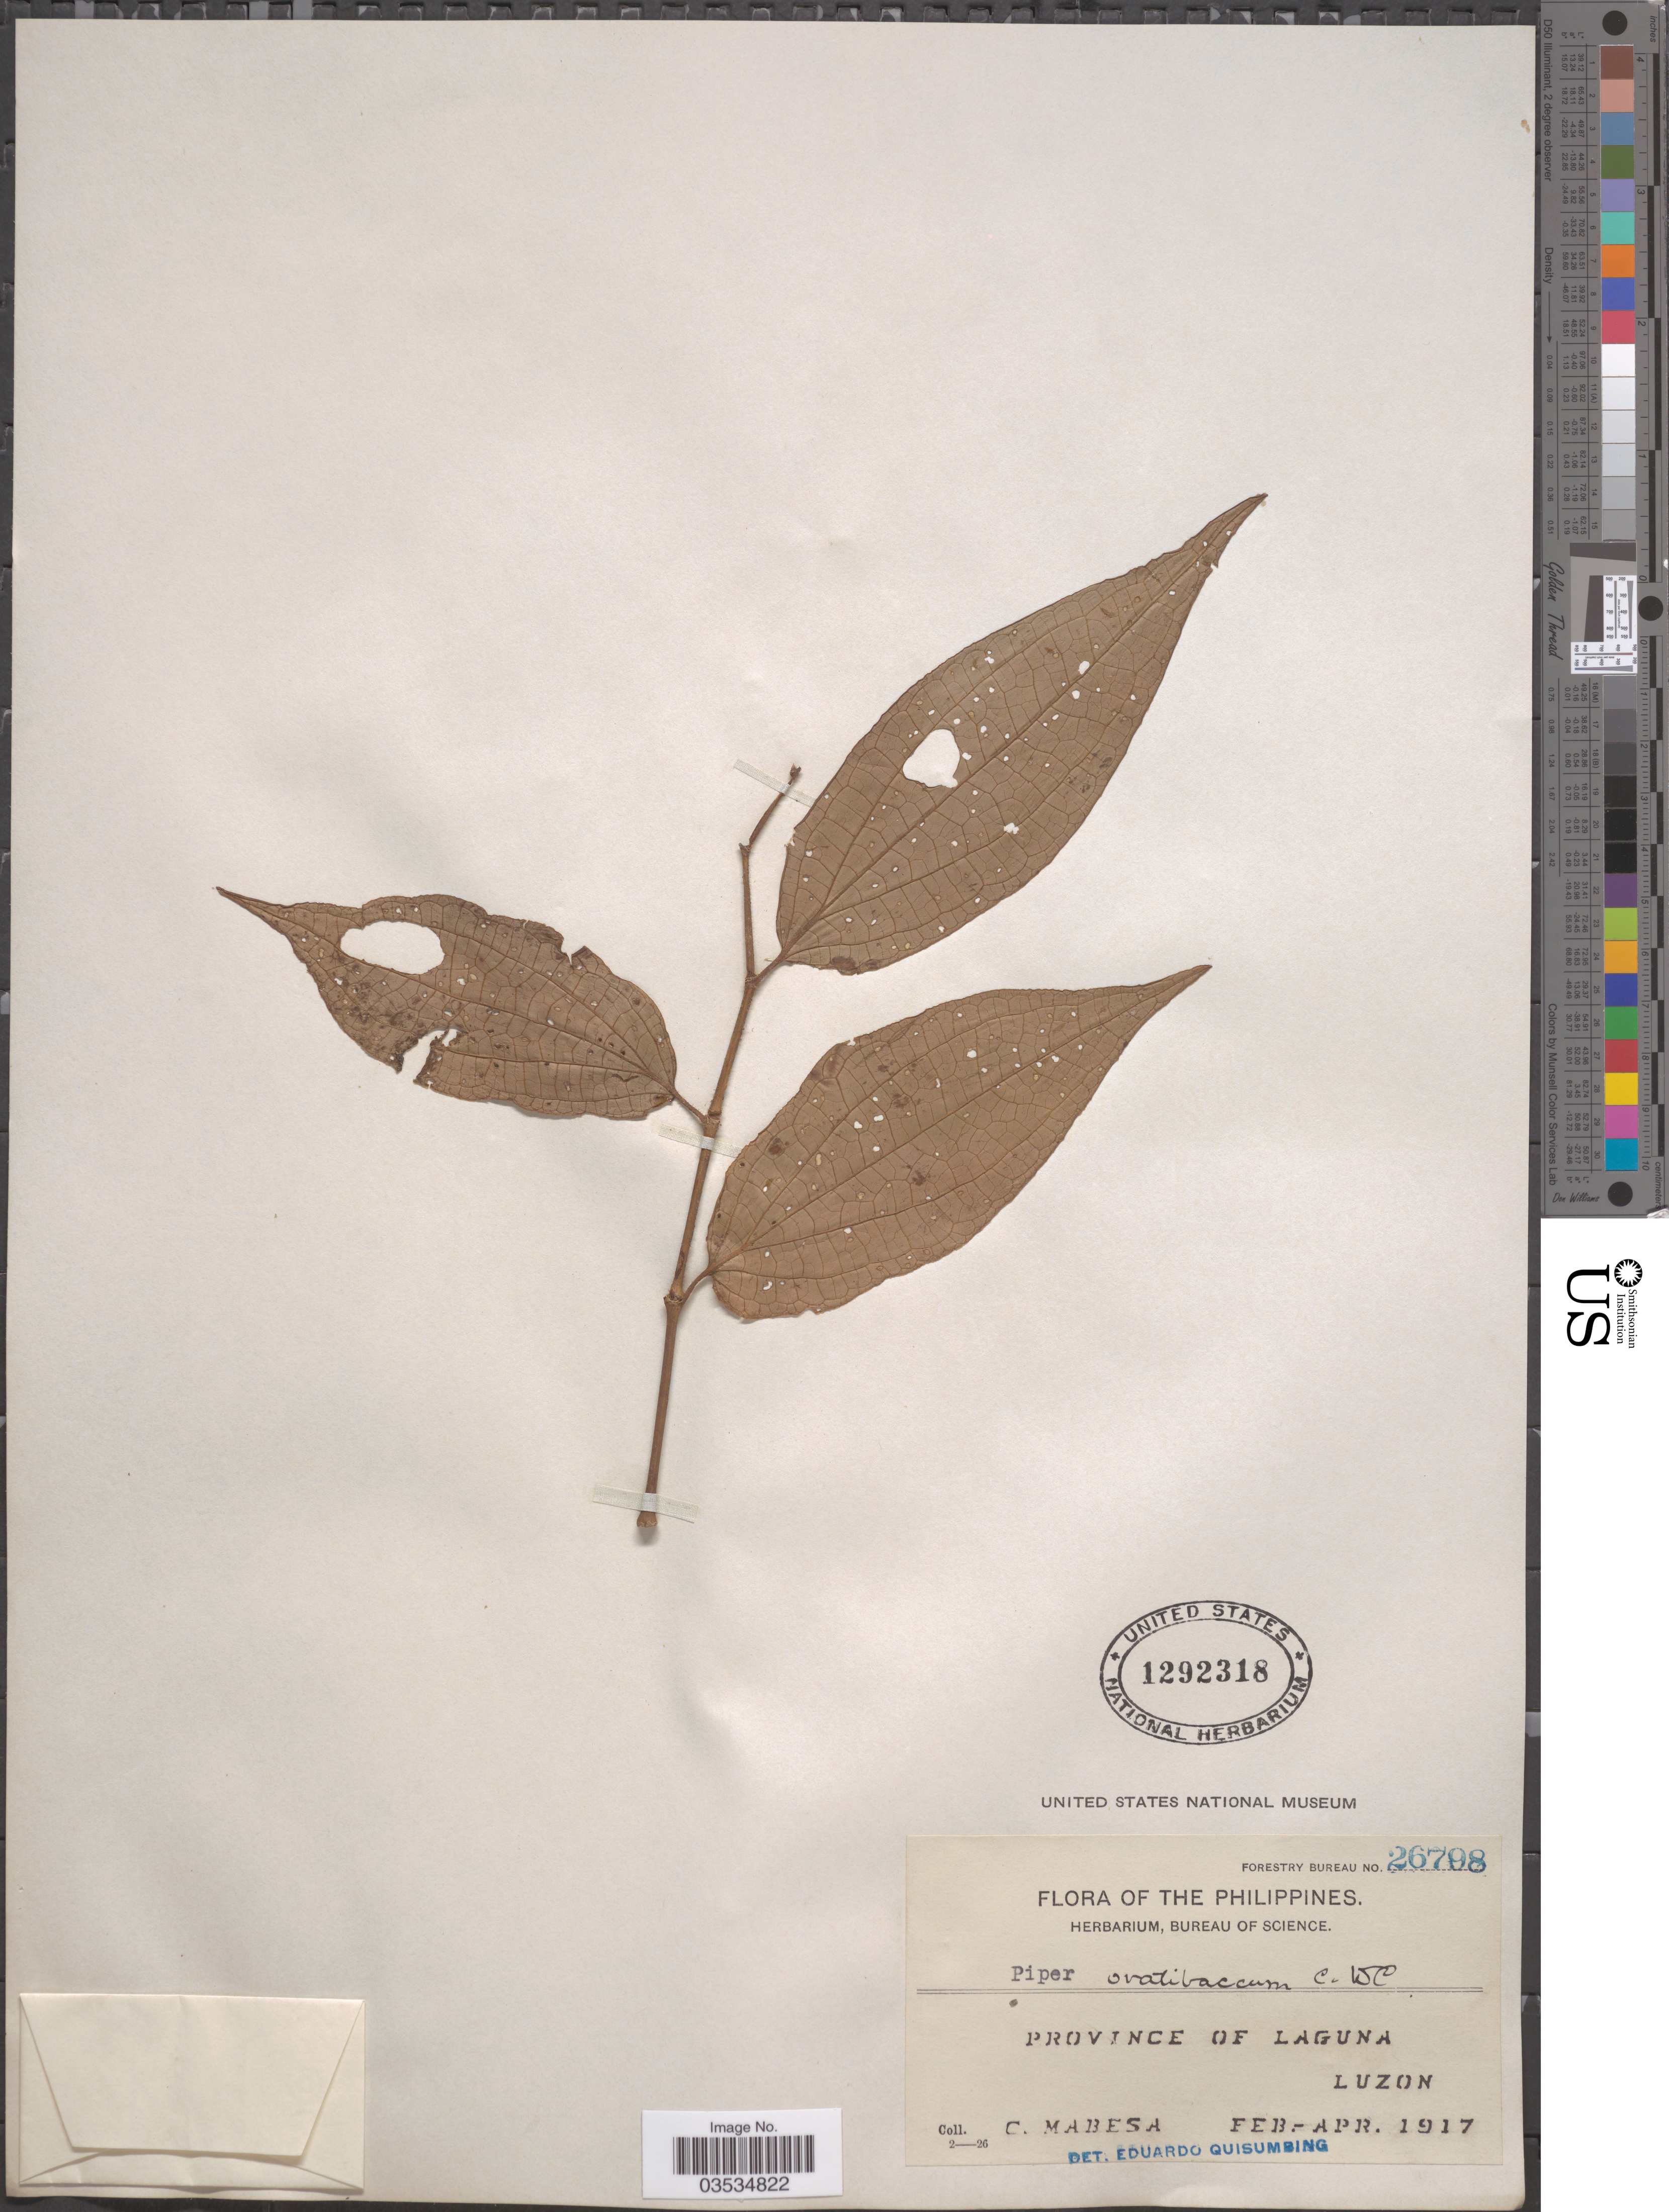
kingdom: Plantae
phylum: Tracheophyta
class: Magnoliopsida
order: Piperales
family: Piperaceae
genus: Piper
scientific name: Piper ovatibaccum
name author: C. DC. in Elmer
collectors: C. Mabesa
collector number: Forestry Bureau 26798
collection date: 1917-02/1917-04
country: Philippines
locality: Province of Laguna. Luzon.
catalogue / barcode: US 1292318